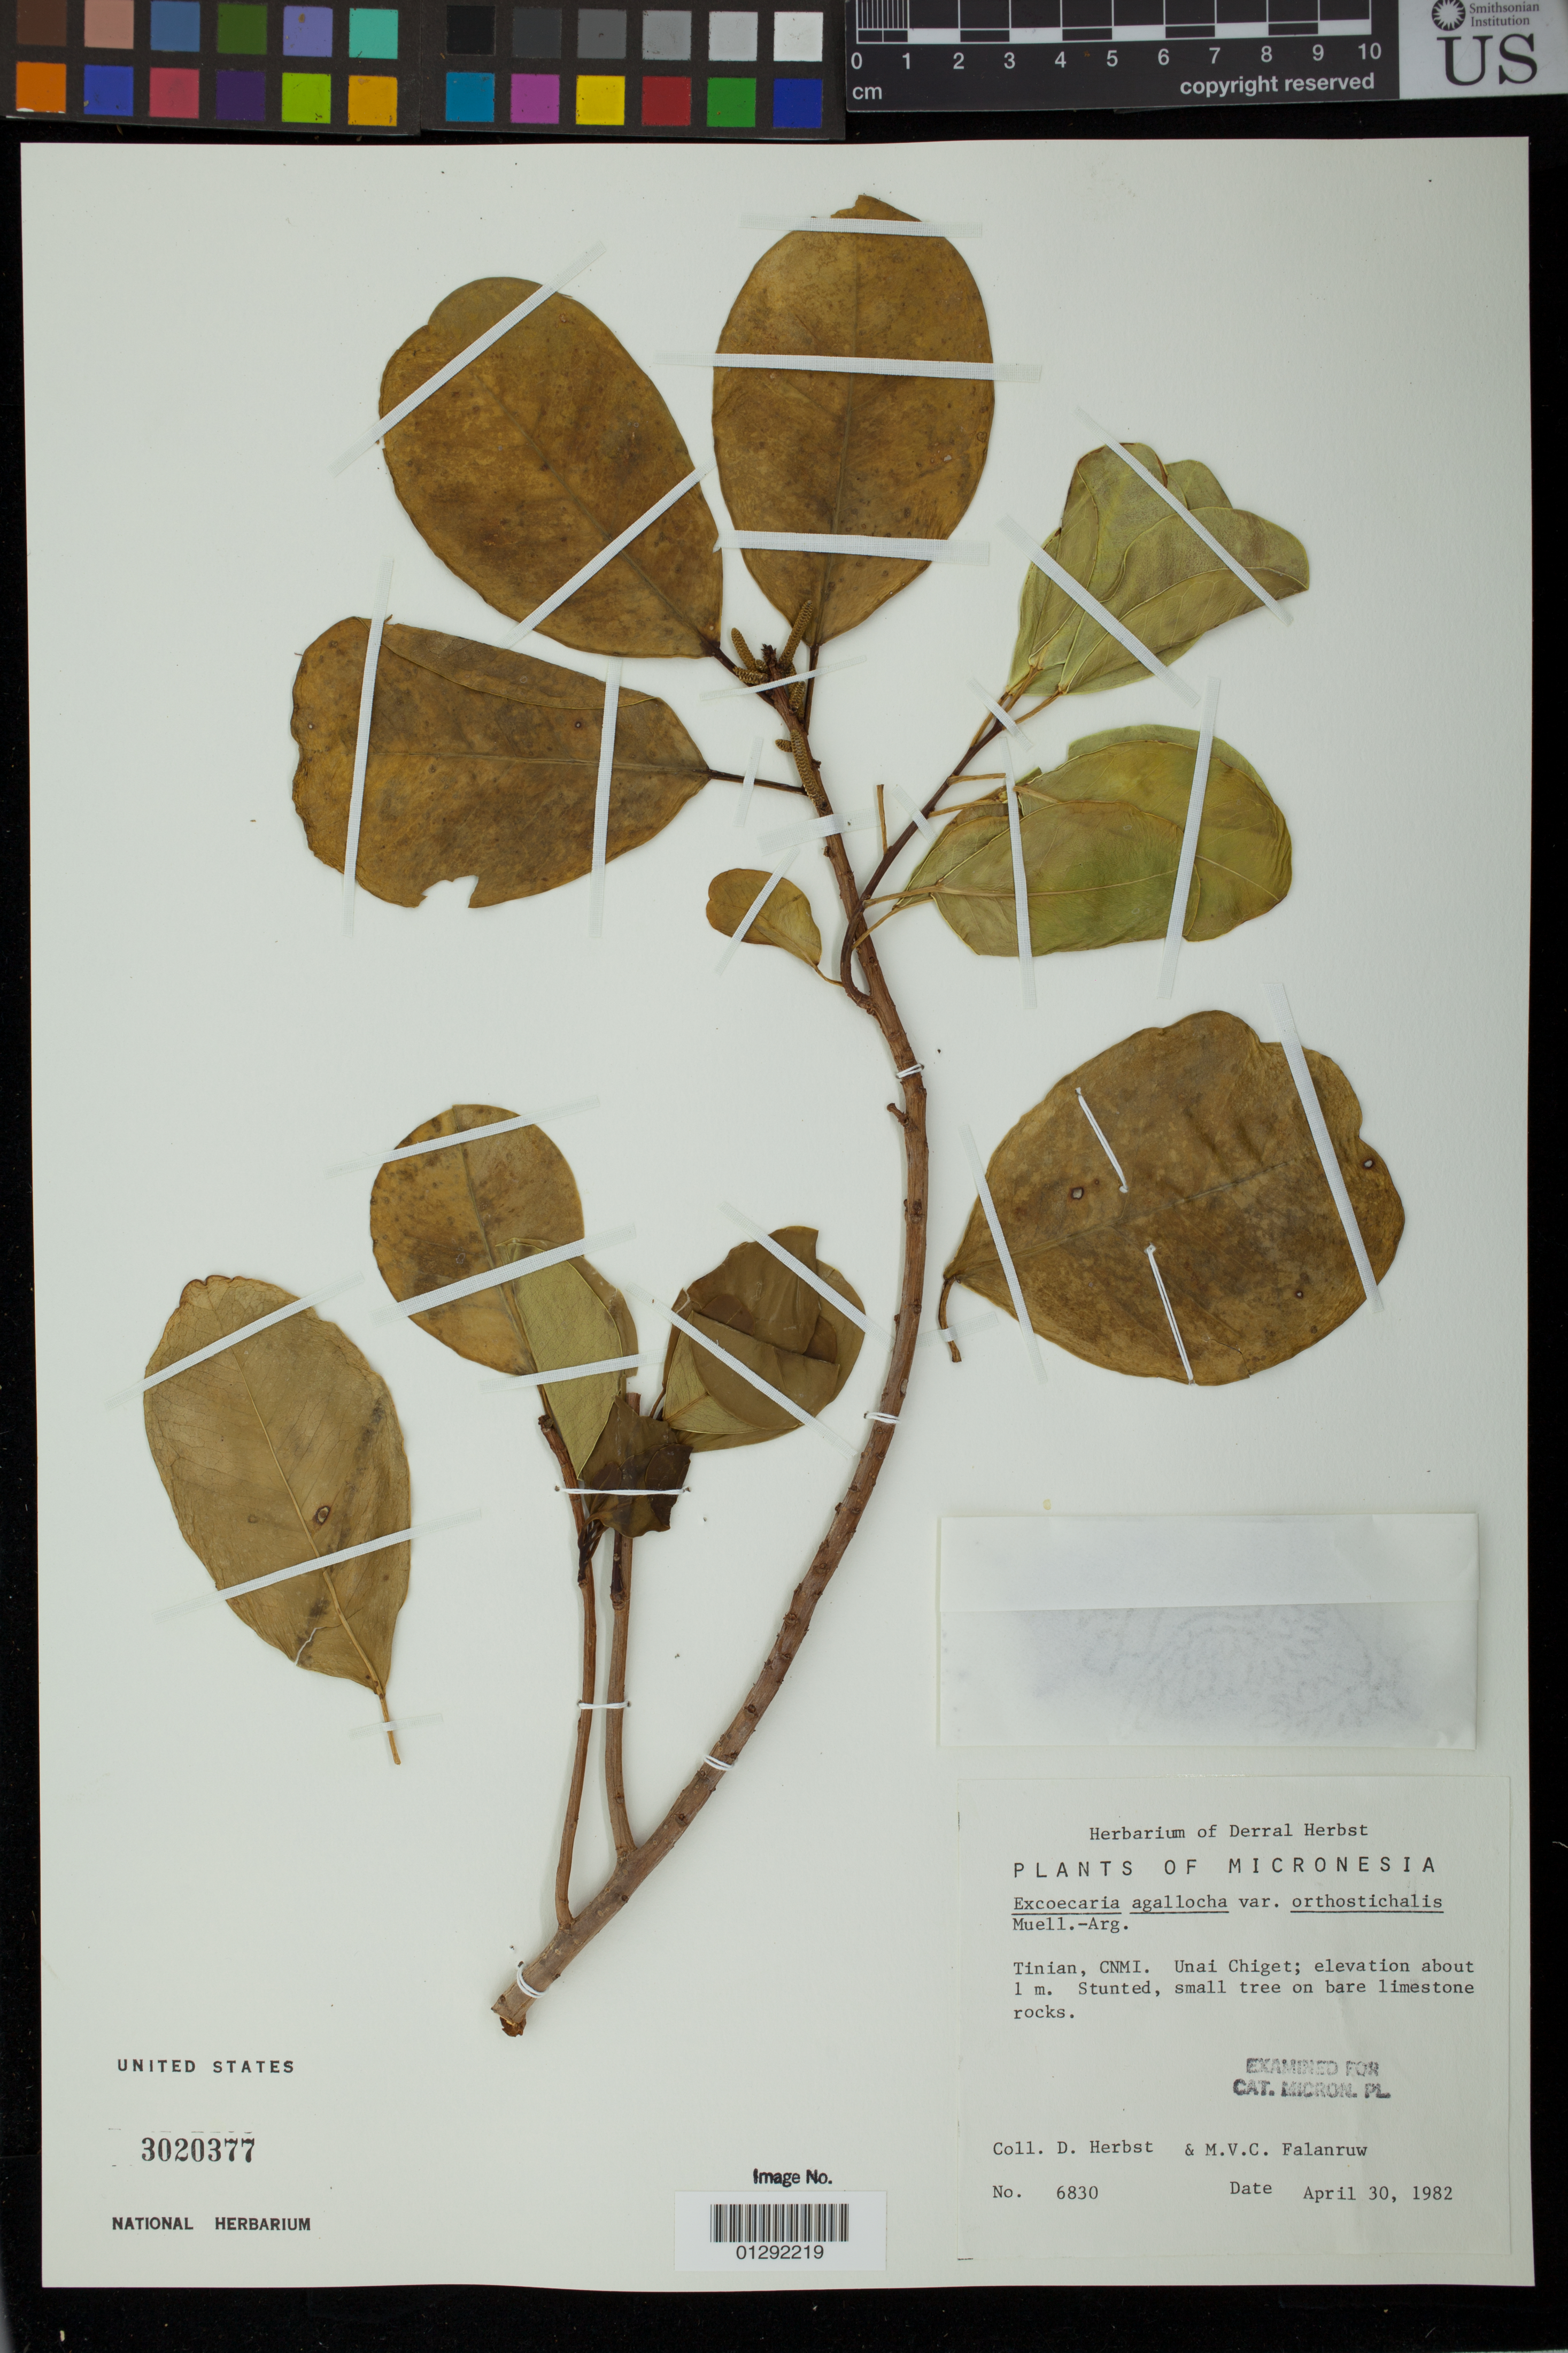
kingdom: Plantae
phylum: Tracheophyta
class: Magnoliopsida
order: Malpighiales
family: Euphorbiaceae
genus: Excoecaria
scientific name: Excoecaria agallocha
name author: L.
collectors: D. R. Herbst & M. V. Falanruw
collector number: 6830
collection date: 1982-04-30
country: Northern Mariana Islands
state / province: Tinian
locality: Unai Chiget.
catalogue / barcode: US 3020377